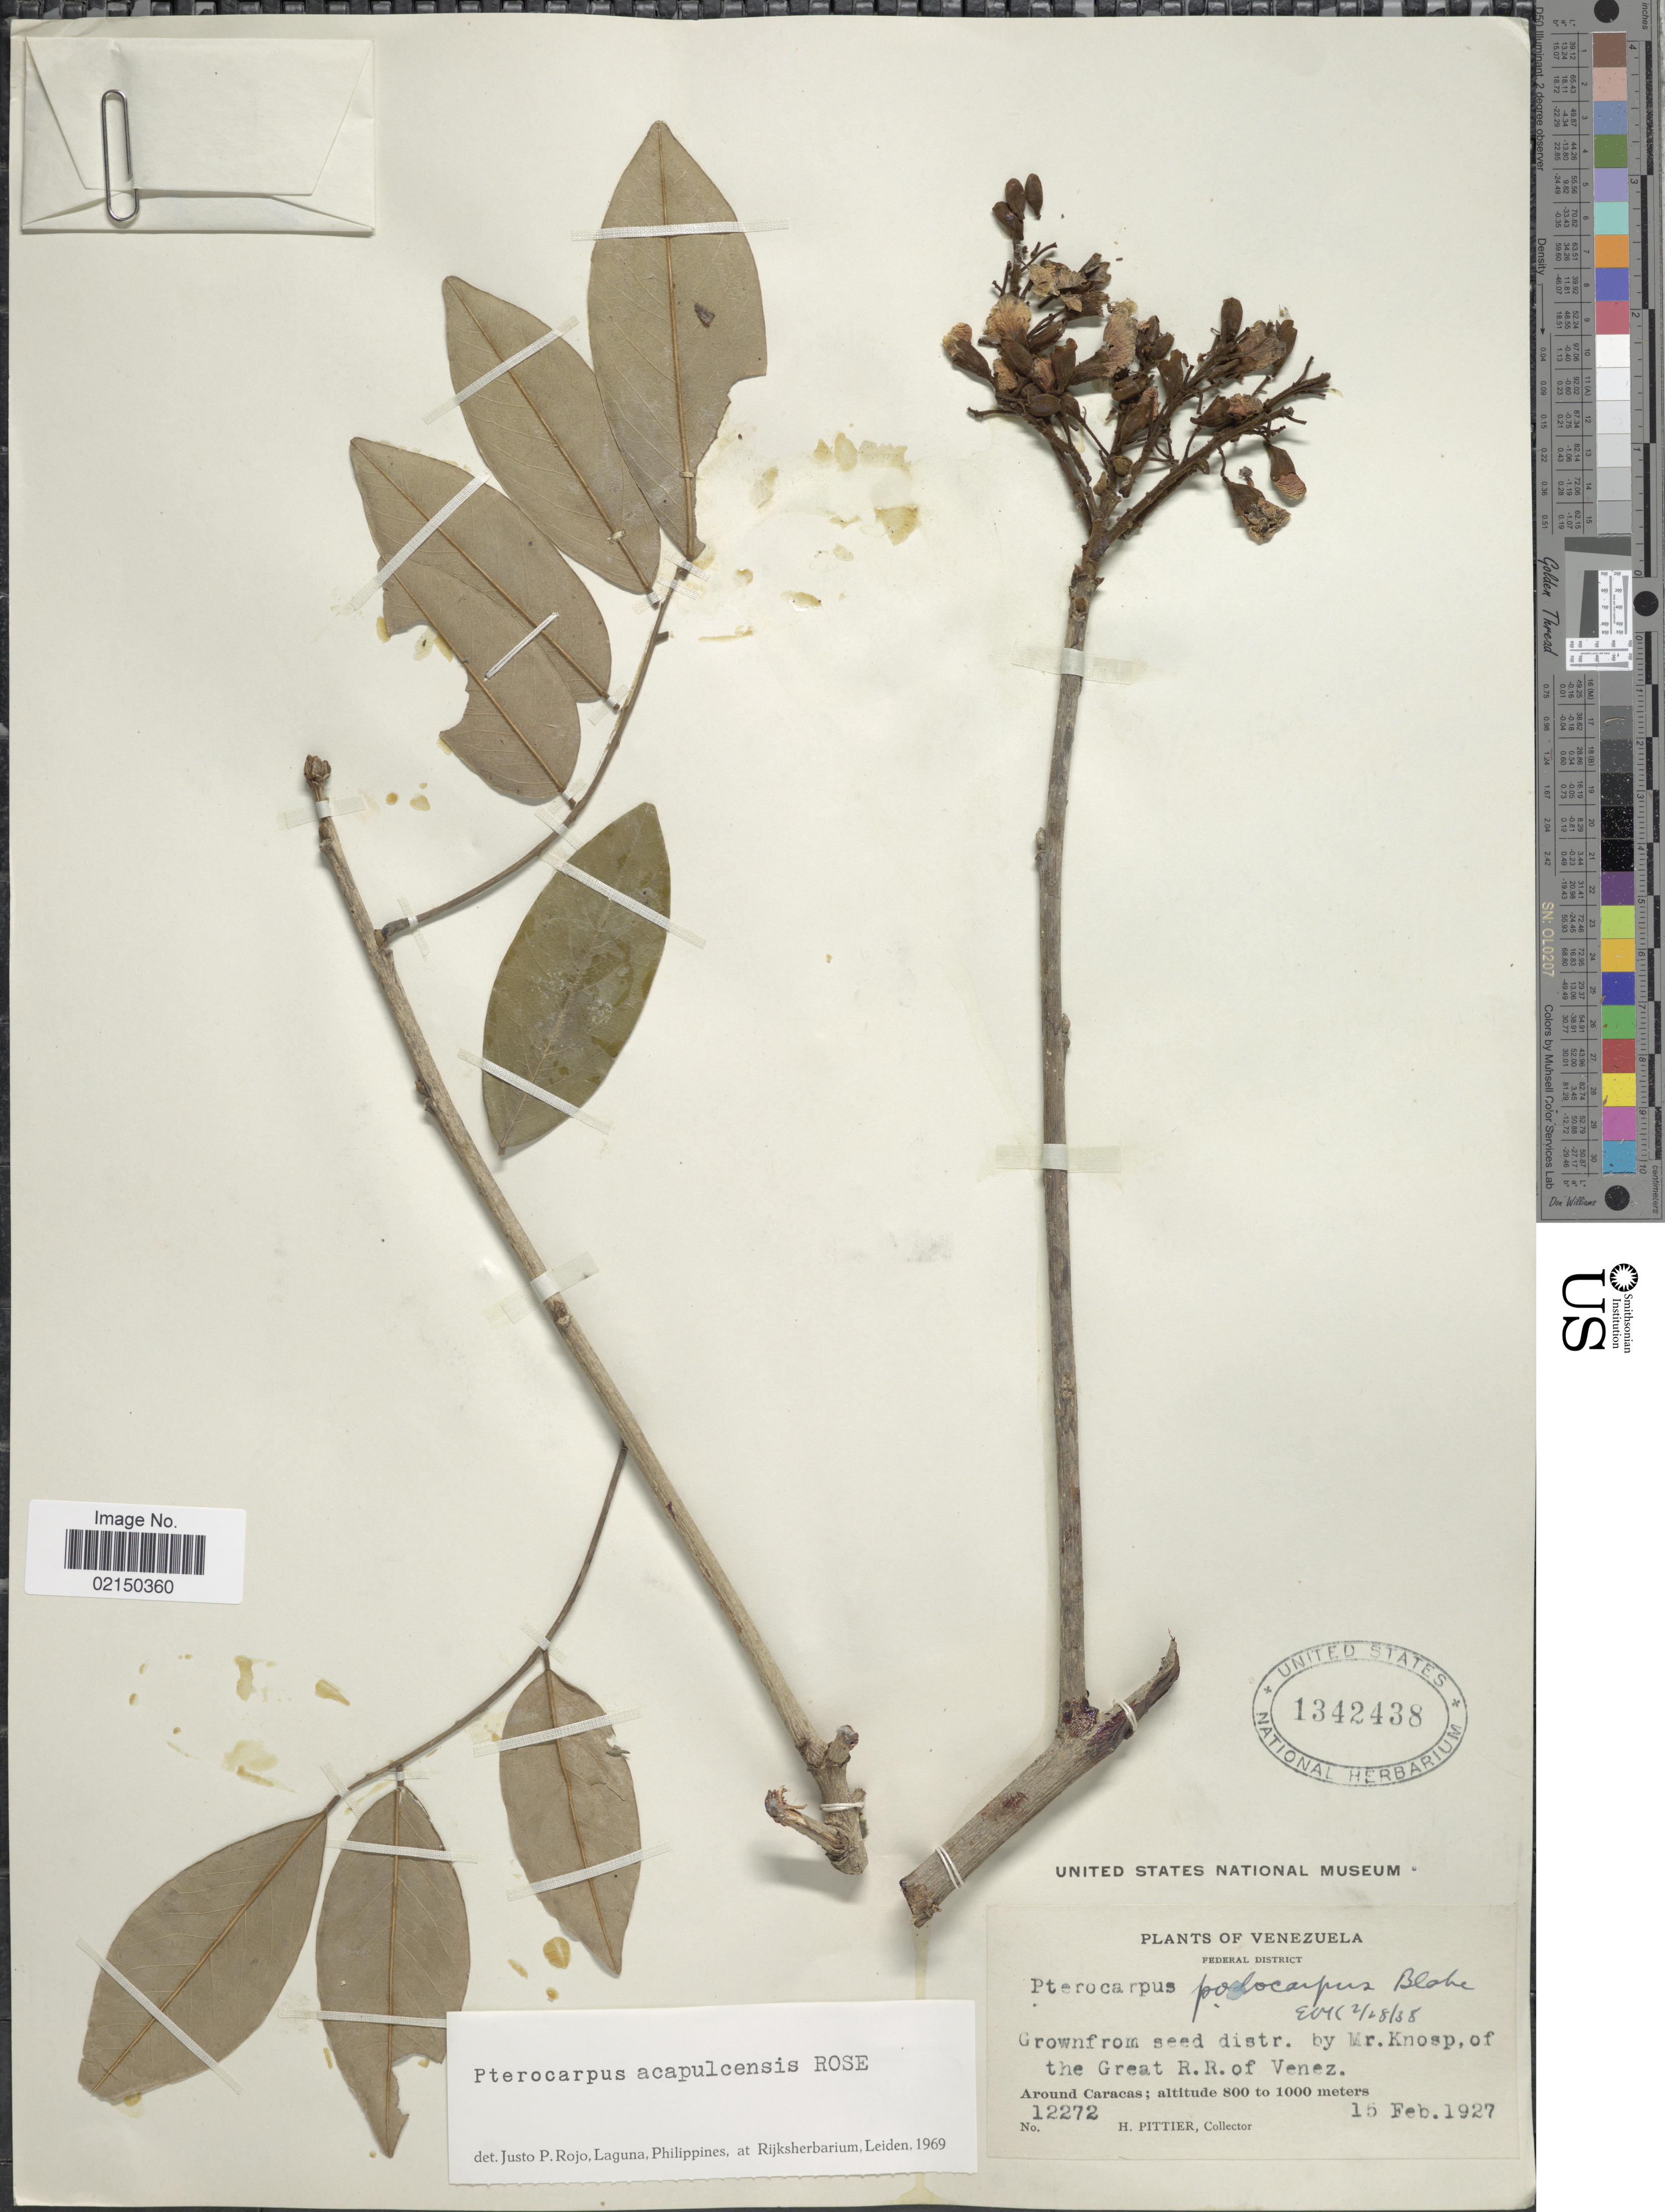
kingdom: Plantae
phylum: Tracheophyta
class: Magnoliopsida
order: Fabales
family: Fabaceae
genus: Pterocarpus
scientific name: Pterocarpus acapulcensis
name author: Rose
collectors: H. F. Pittier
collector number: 12272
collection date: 1927-02-15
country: Venezuela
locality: the Great R.R. of Venez [unsure placement], Federal District, Around Caracas.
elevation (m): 800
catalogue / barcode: US 1342438